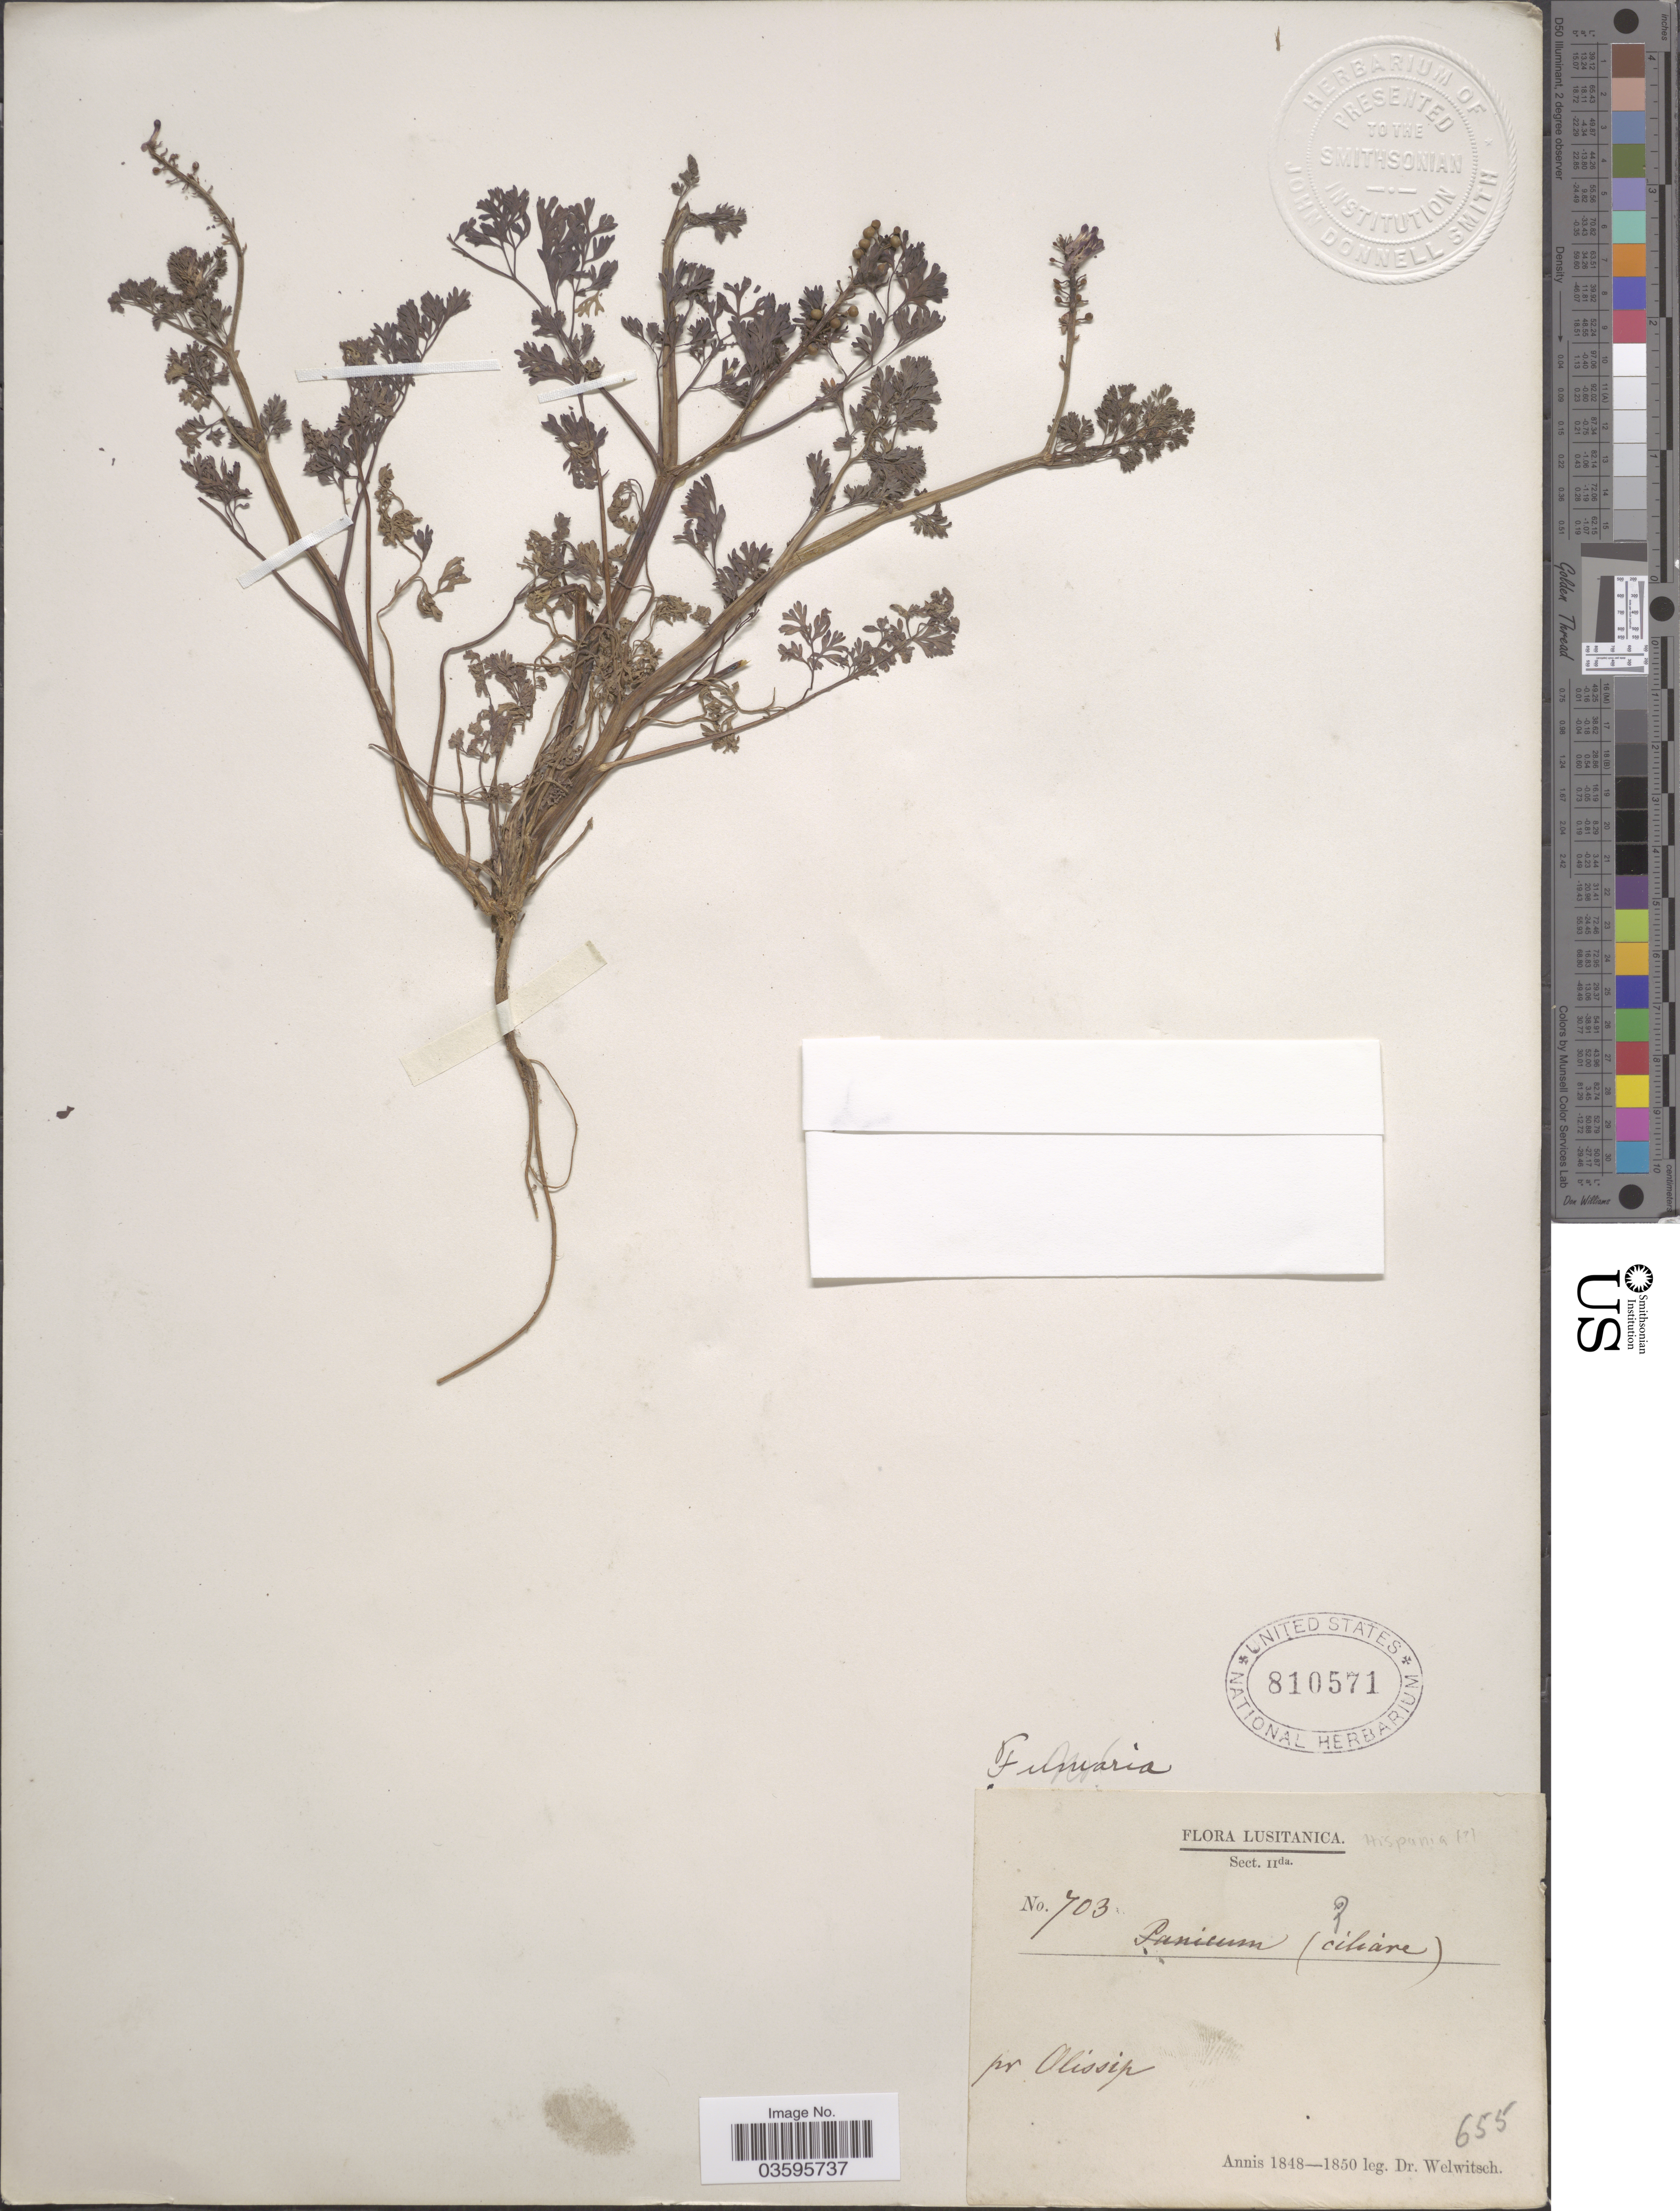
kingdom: Plantae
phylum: Tracheophyta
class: Magnoliopsida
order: Ranunculales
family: Papaveraceae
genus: Fumaria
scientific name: Fumaria sp.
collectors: -. Welwitsch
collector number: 703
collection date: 1848/1850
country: Portugal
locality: Lusitanica. Pr. Olissip [interpreted].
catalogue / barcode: US 810571